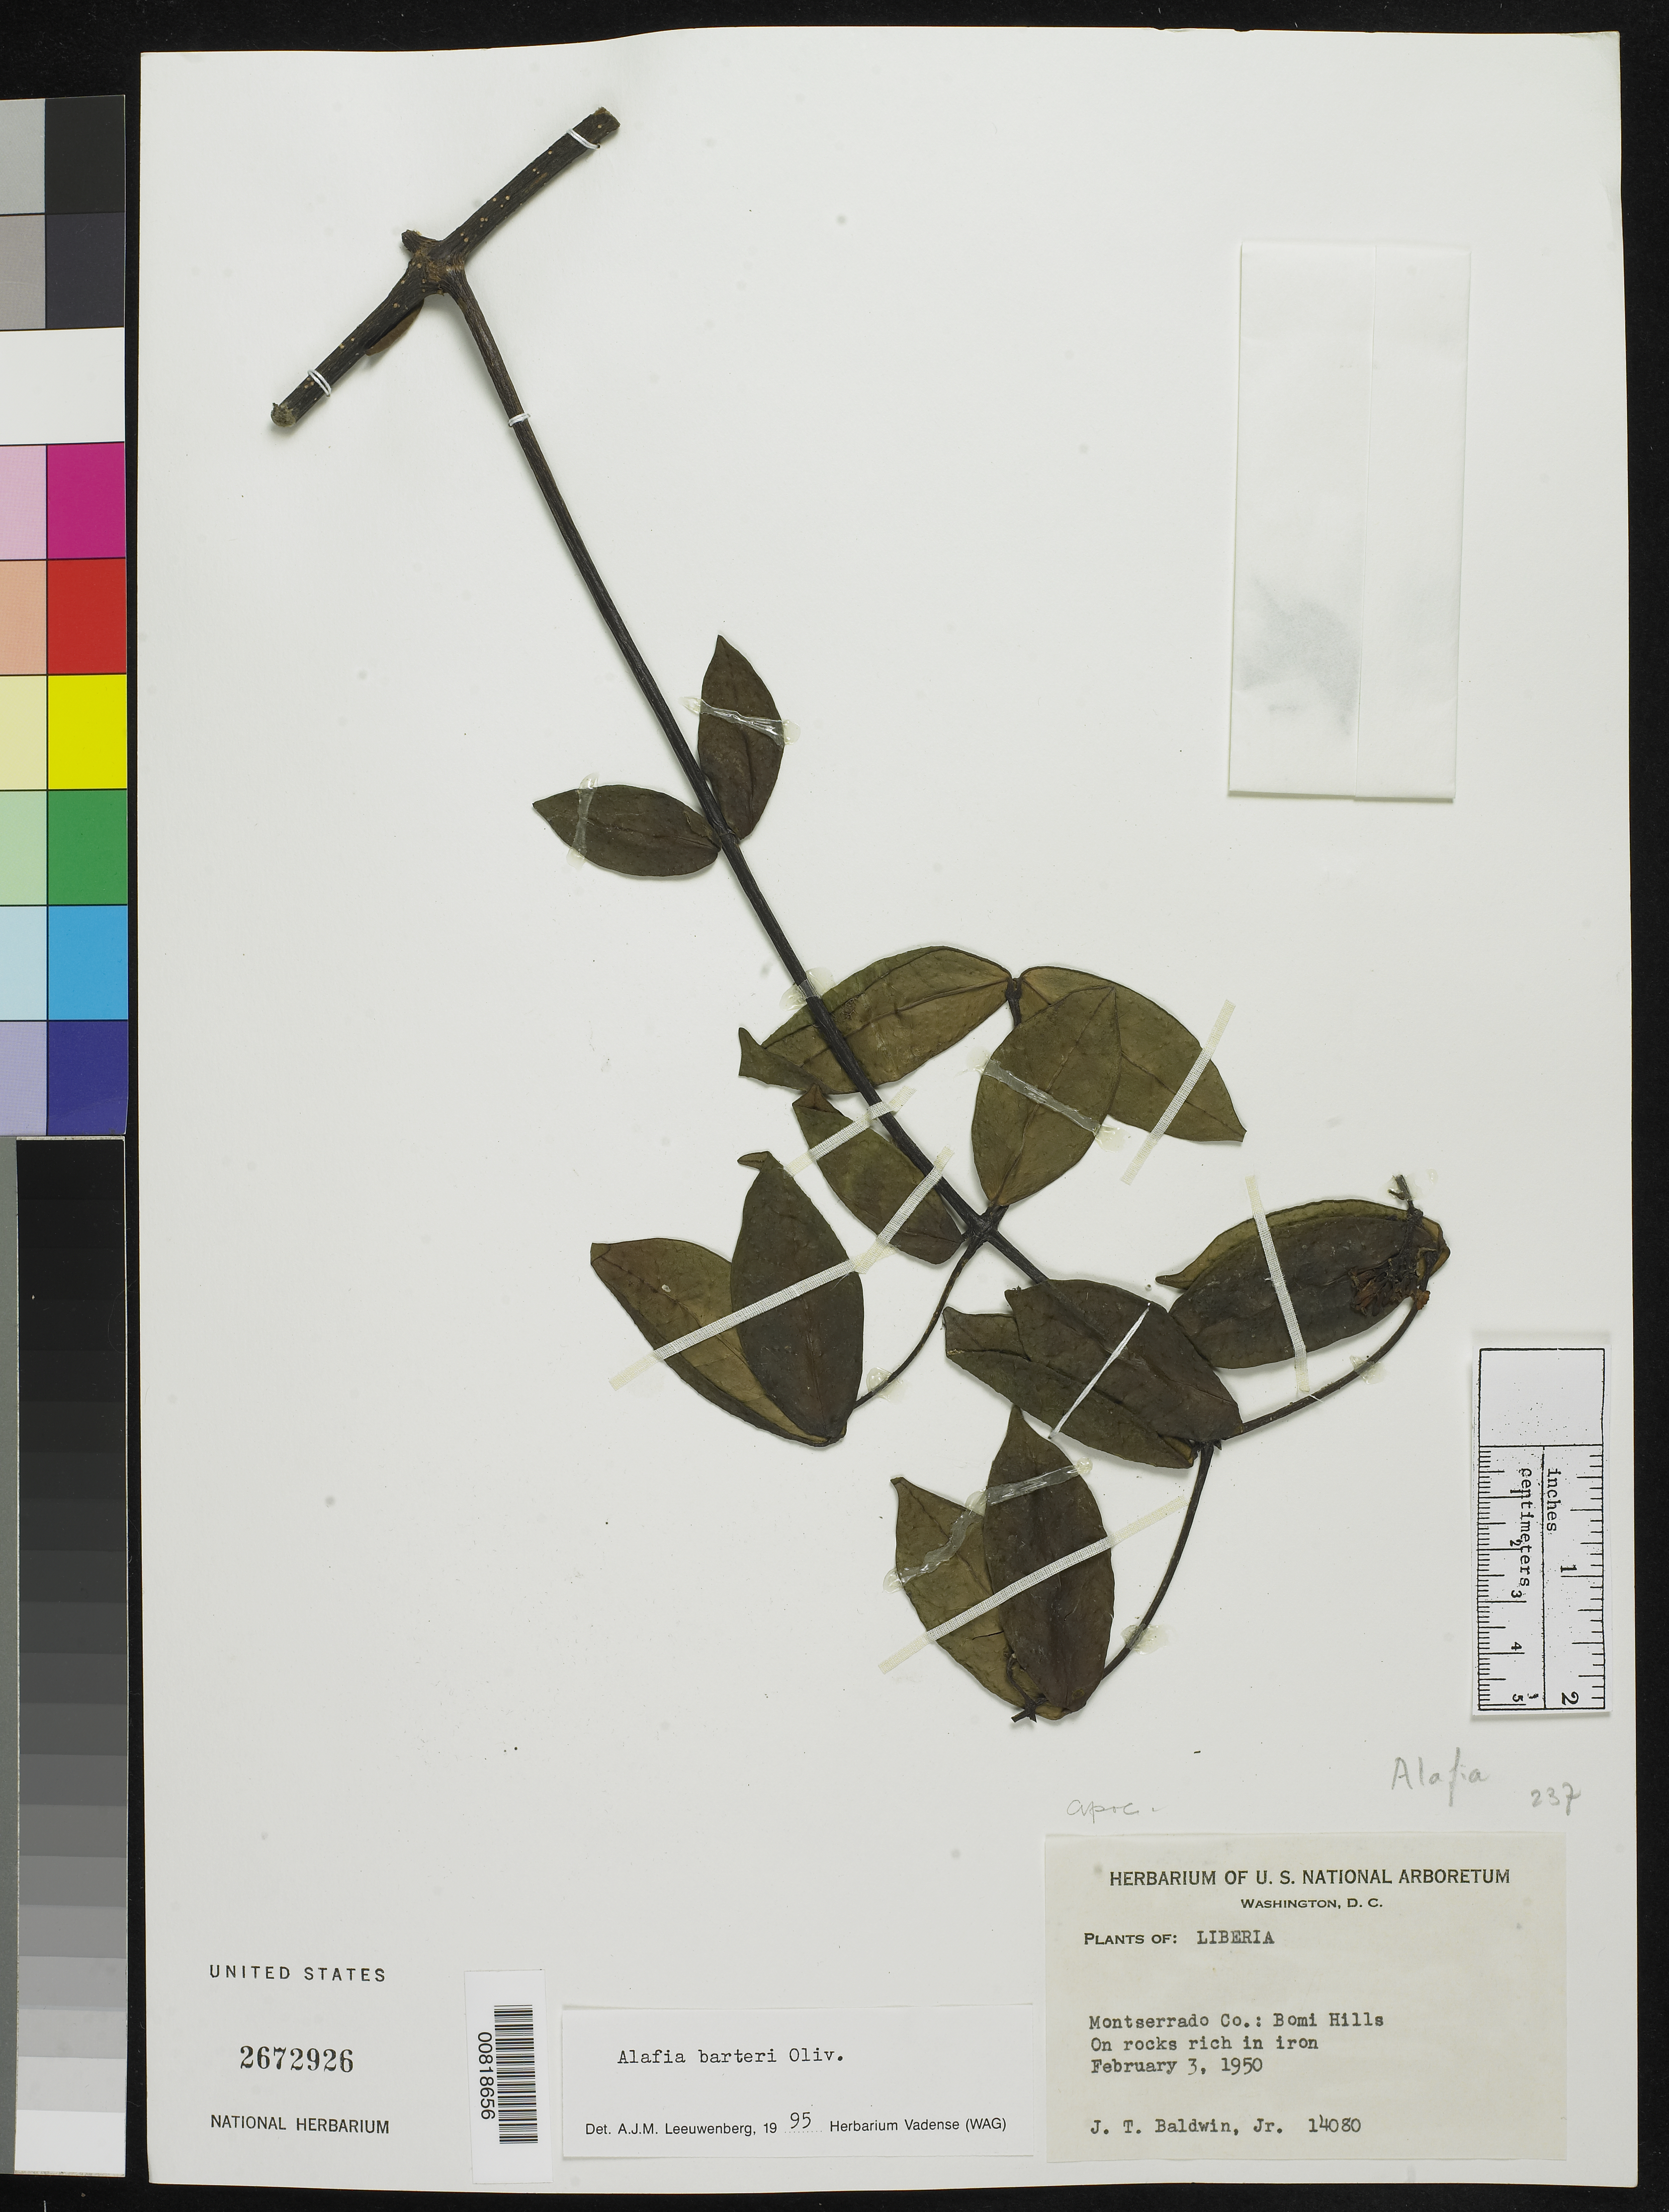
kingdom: Plantae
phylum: Tracheophyta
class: Magnoliopsida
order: Gentianales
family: Apocynaceae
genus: Alafia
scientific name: Alafia barteri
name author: Oliv.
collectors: J. T. Baldwin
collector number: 14080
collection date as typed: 3 Feb 1950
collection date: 1950-02-03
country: Liberia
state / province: Montserrado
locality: Bomi Hills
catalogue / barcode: US 2672926